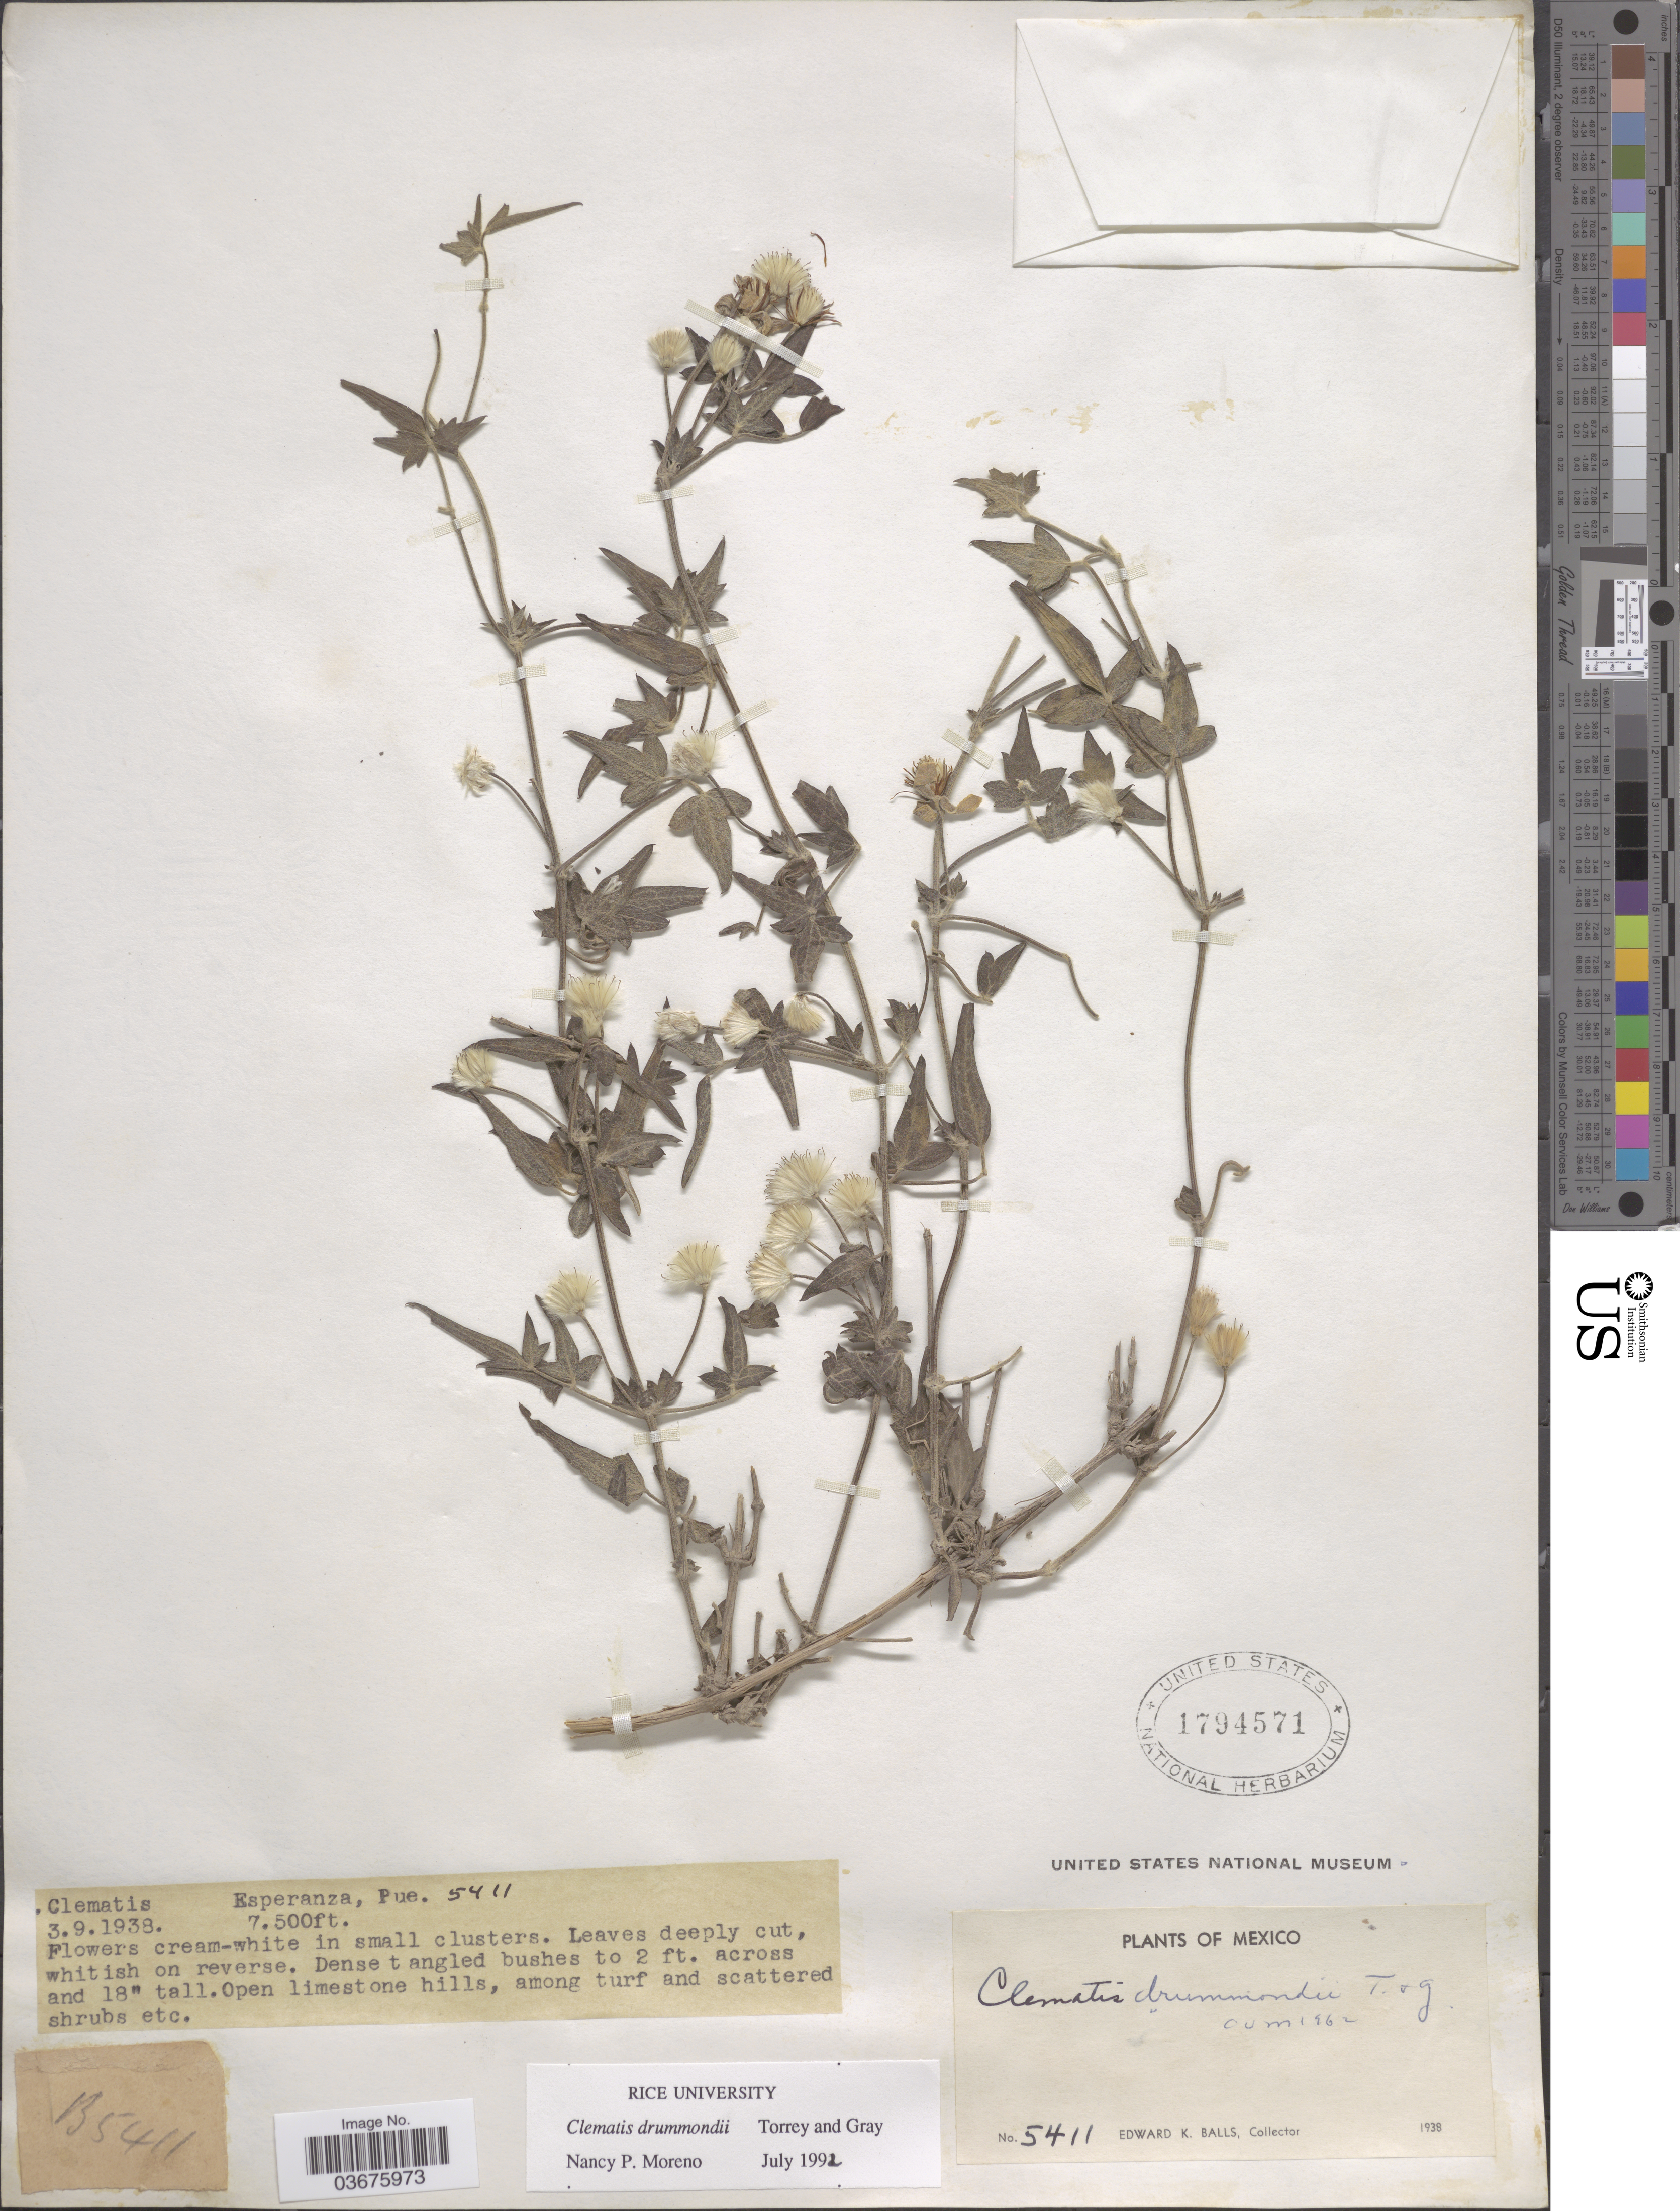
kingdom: Plantae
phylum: Tracheophyta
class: Magnoliopsida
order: Ranunculales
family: Ranunculaceae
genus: Clematis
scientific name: Clematis drummondii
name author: Torr. & A. Gray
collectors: E. K. Balls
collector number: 5411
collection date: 1938-09-03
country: Mexico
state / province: Puebla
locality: Esperanza.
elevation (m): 2286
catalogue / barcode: US 1794571